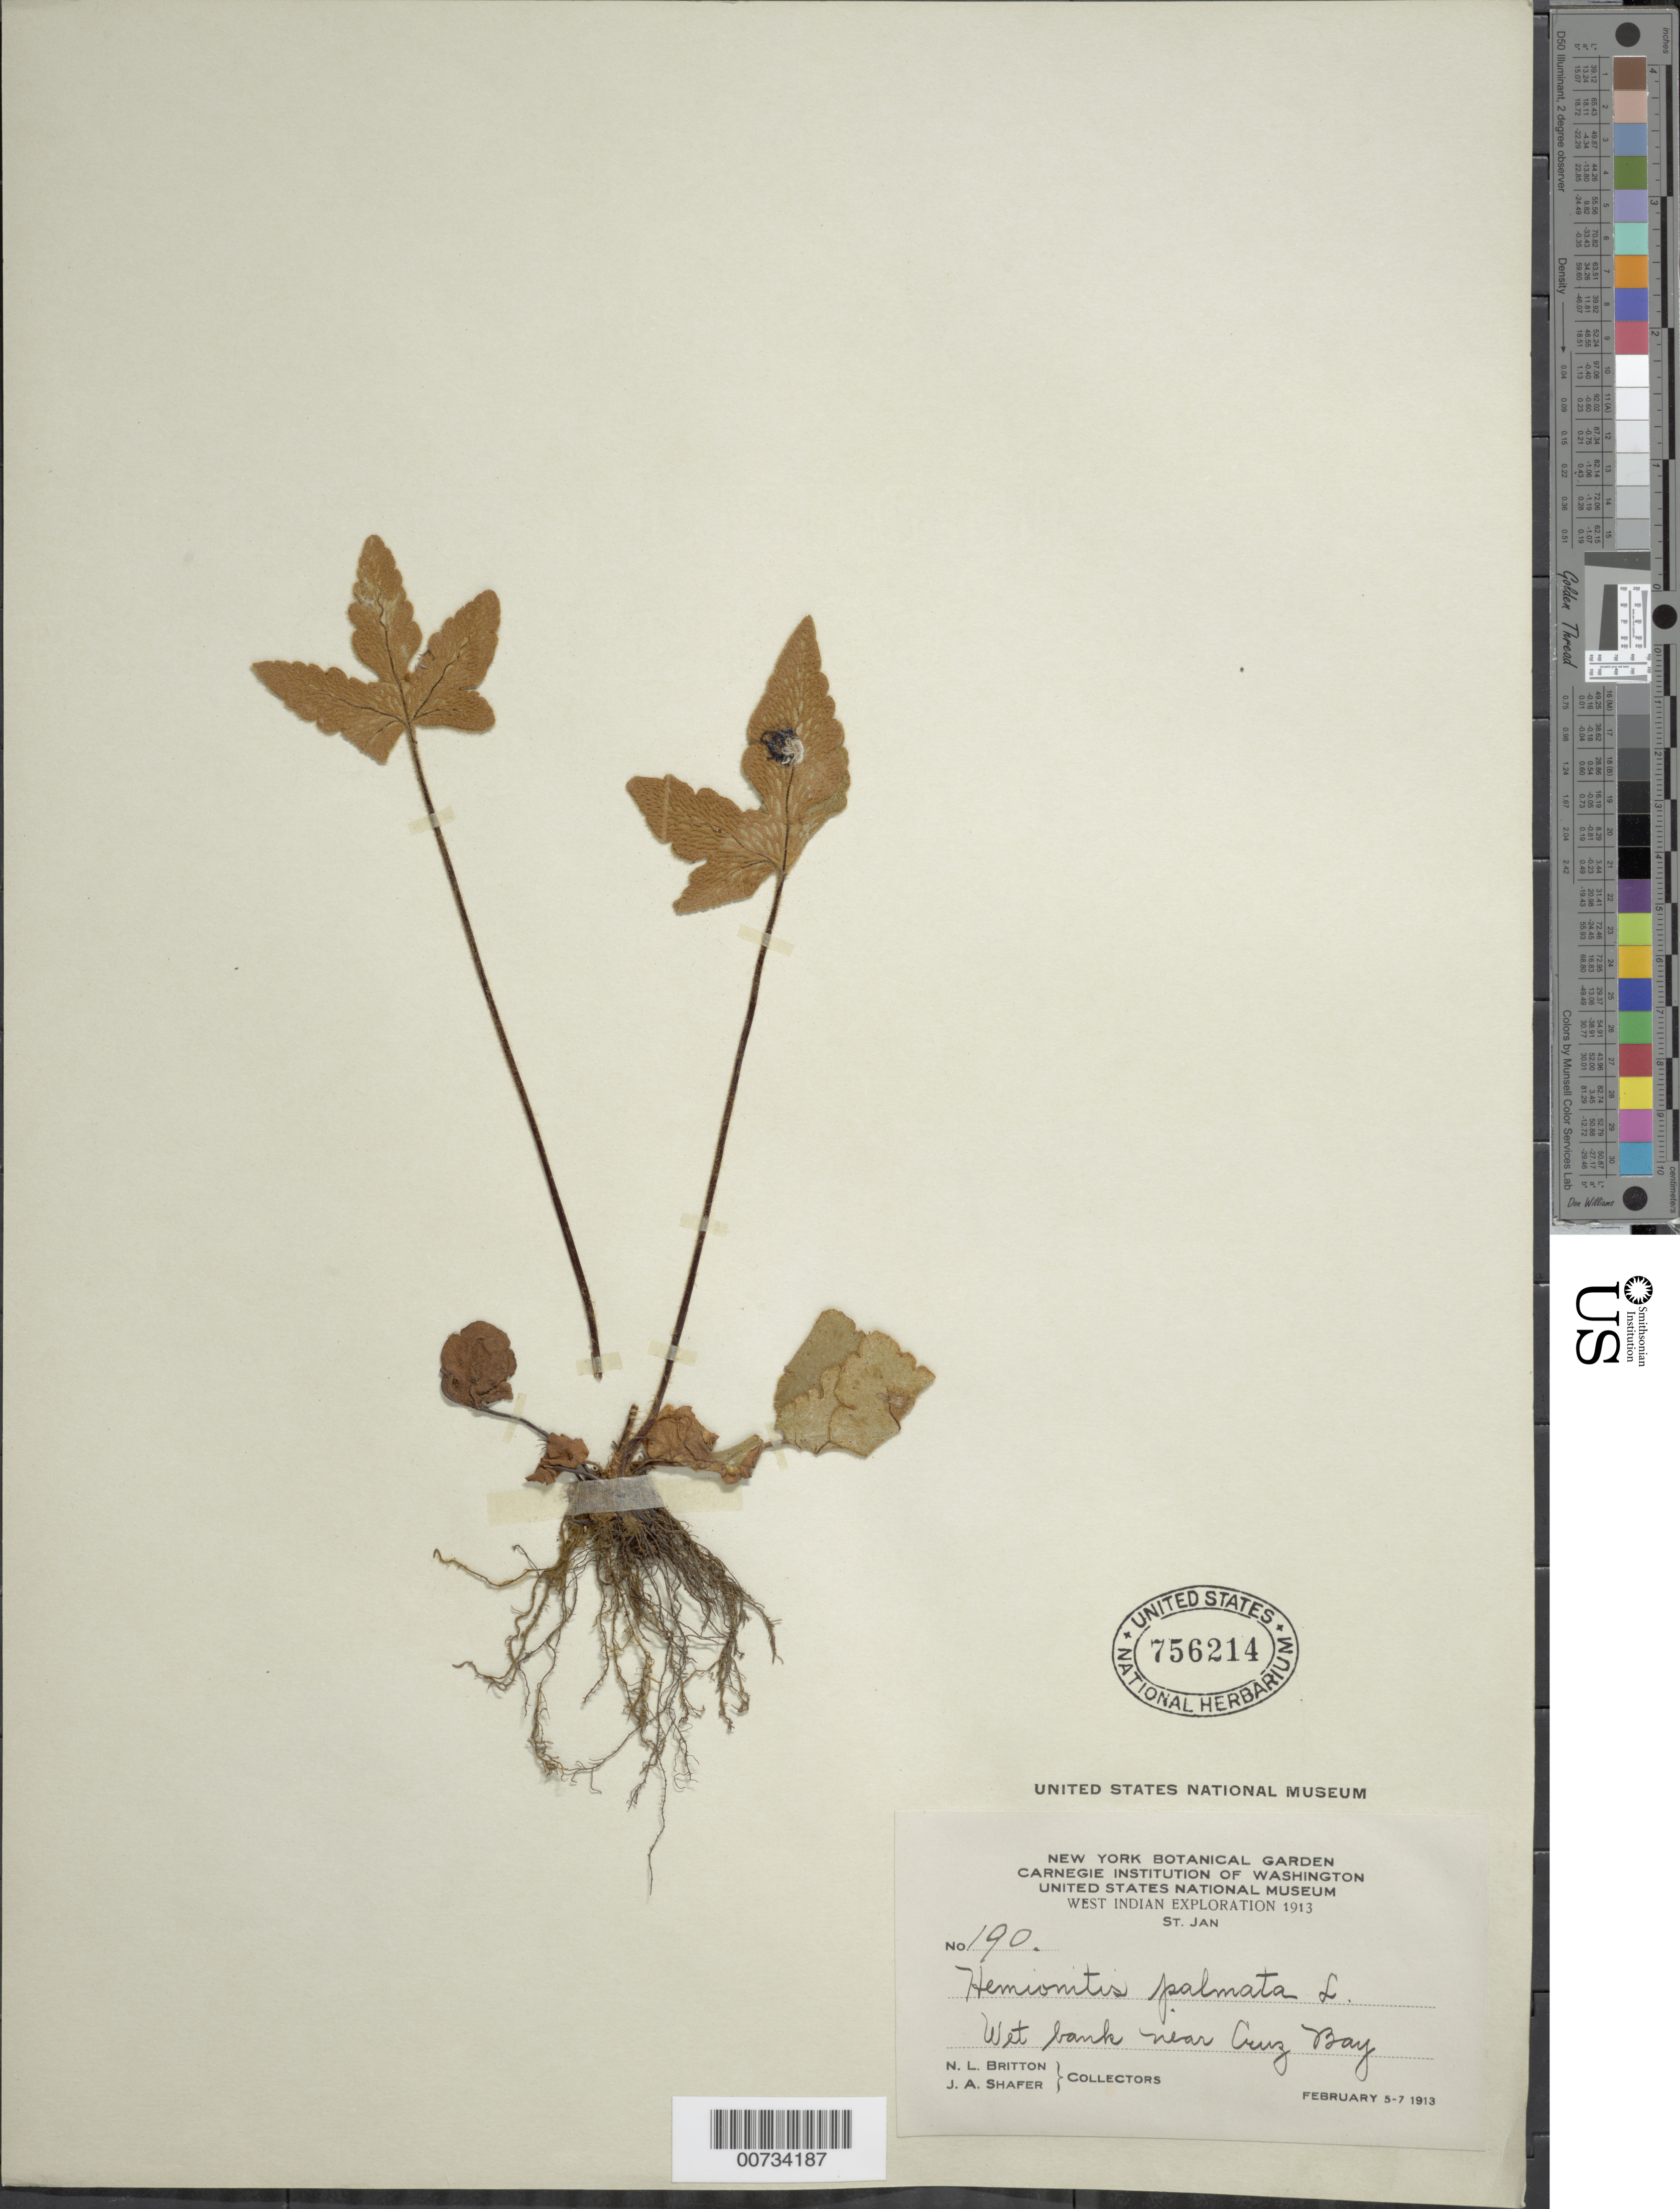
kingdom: Plantae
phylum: Tracheophyta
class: Polypodiopsida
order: Polypodiales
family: Pteridaceae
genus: Hemionitis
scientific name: Hemionitis palmata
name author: L.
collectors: N. Britton & J. A. Shafer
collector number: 190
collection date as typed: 05 Feb 1913 to 07 Feb 1913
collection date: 1913-02-05/1913-02-07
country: U.S. Virgin Islands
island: St. John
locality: St. John; Cruz Bay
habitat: Wet bank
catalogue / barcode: US 756214